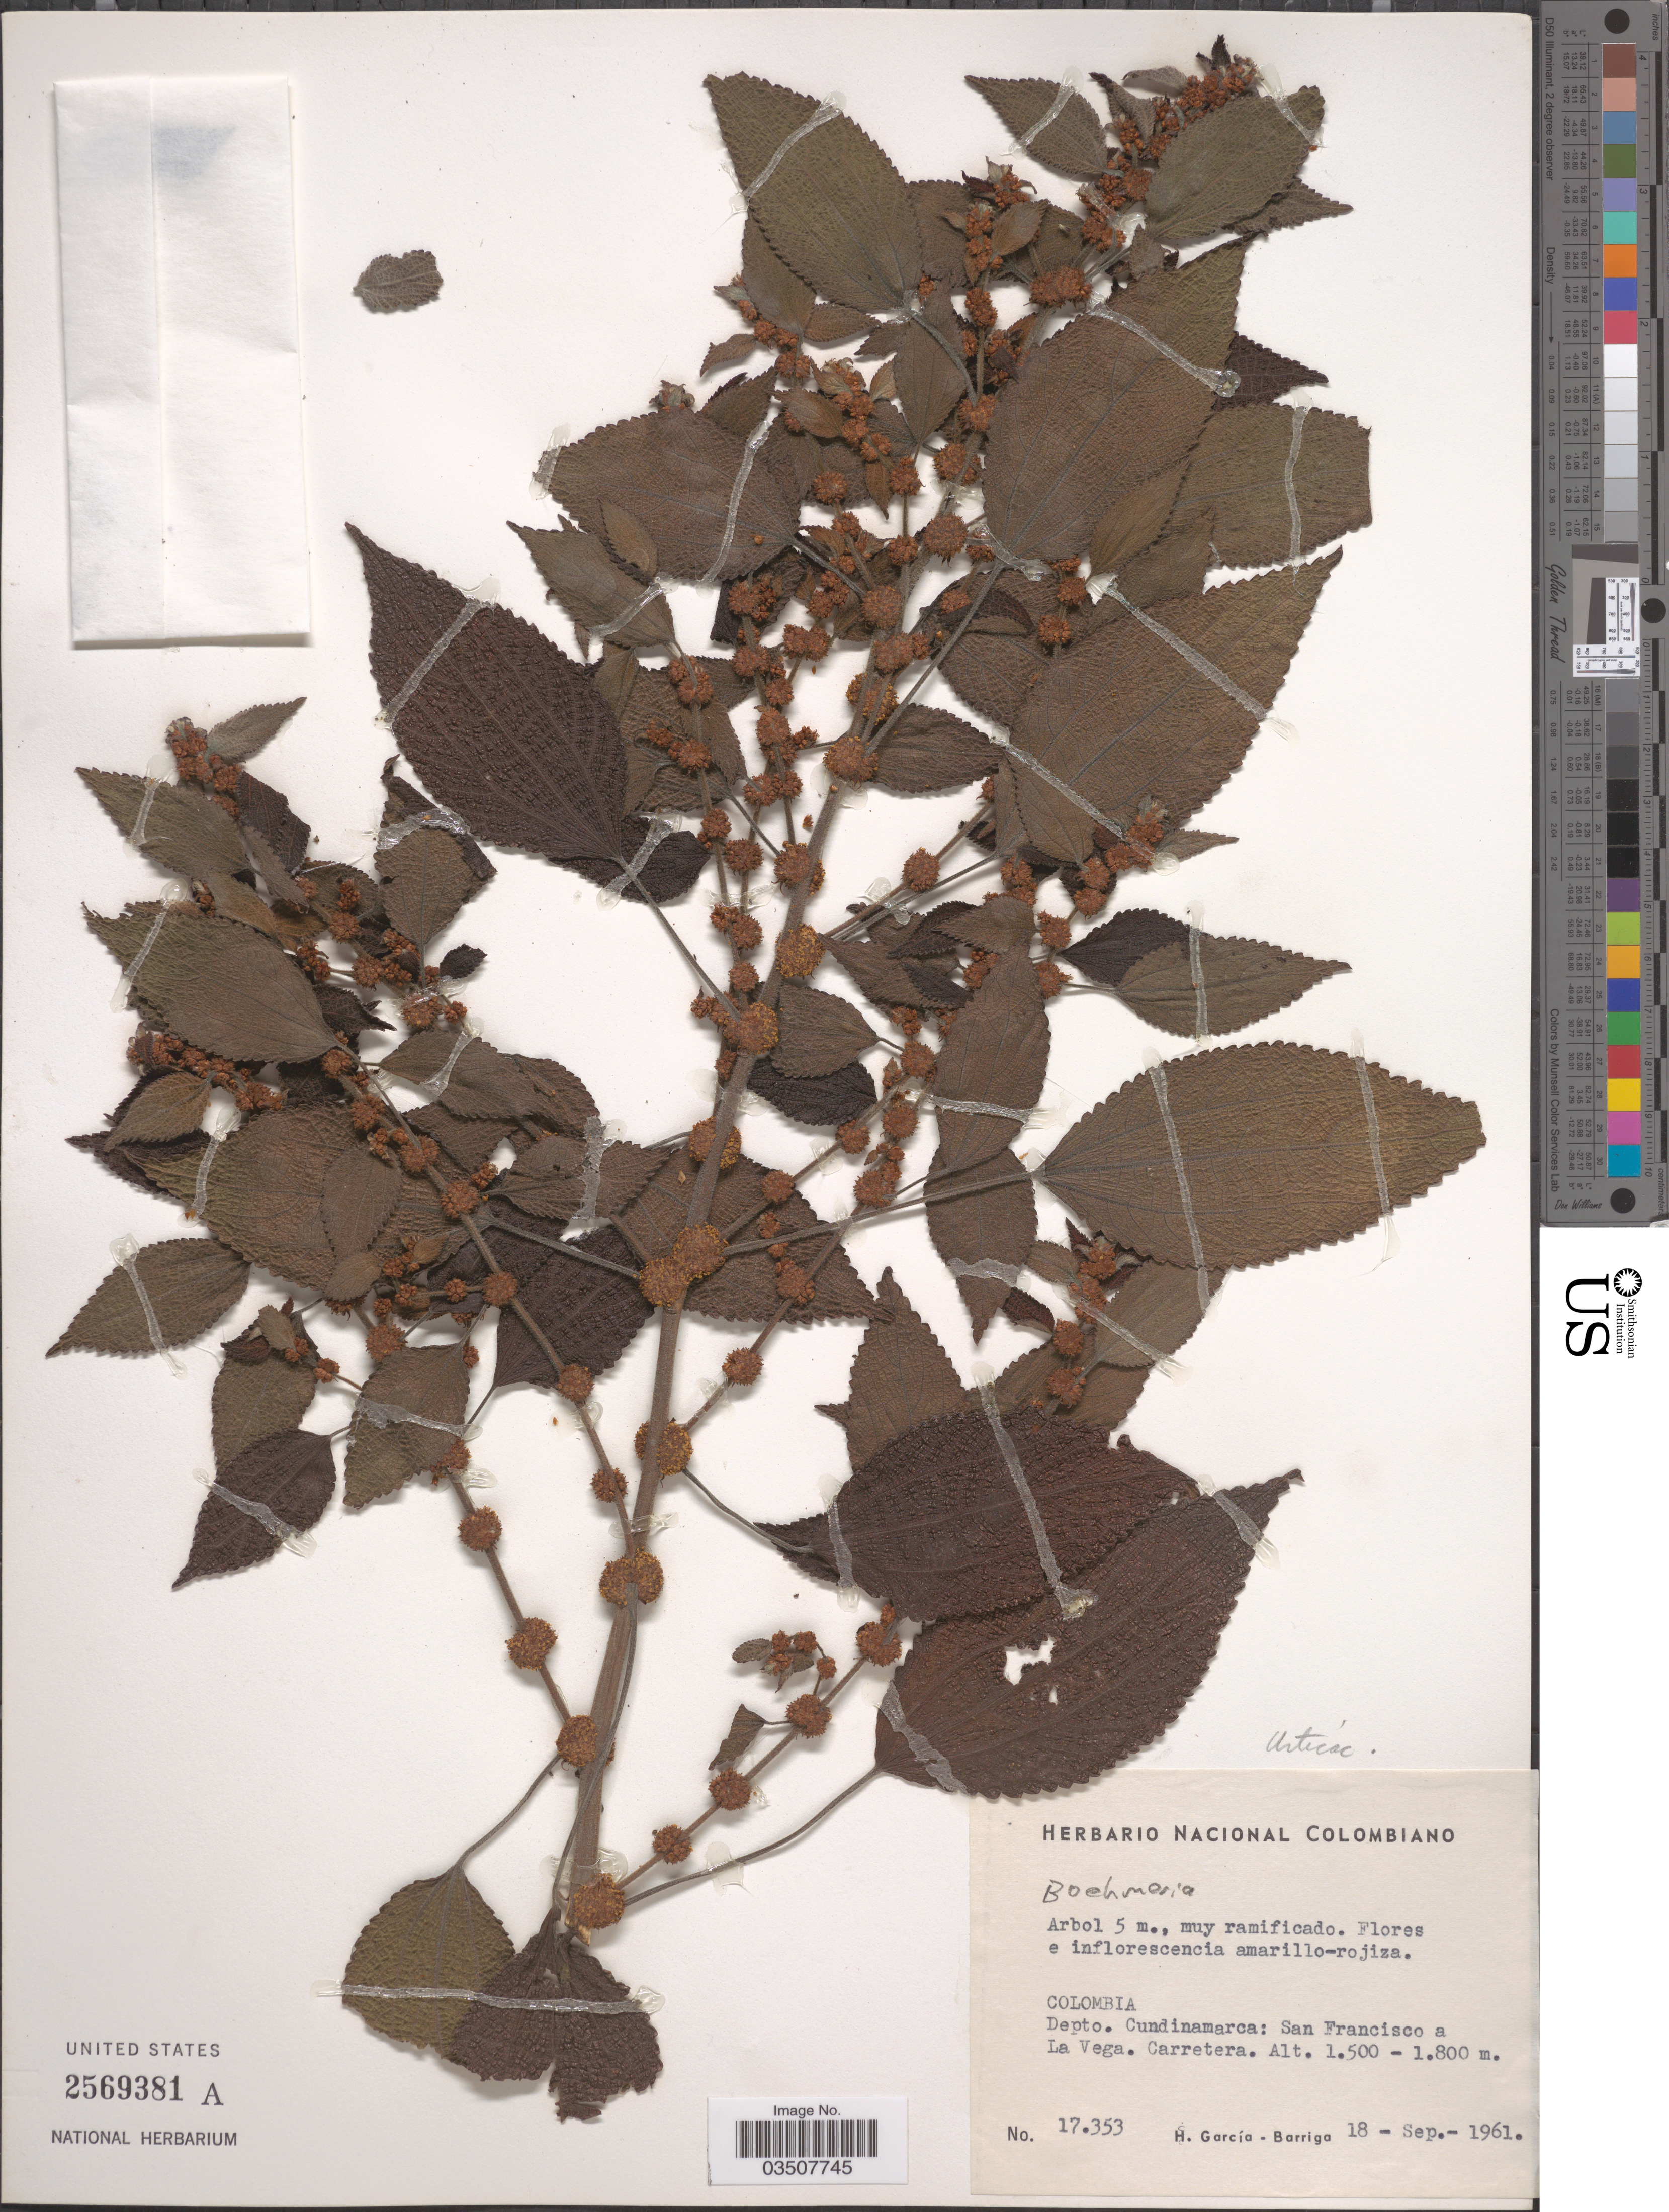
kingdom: Plantae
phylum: Tracheophyta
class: Magnoliopsida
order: Rosales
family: Urticaceae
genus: Boehmeria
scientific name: Boehmeria sp.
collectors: H. García Barriga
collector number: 17353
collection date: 1961-09-18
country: Colombia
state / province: Cundinamarca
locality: Depto. Cundinamarca: San Francisco a La Vega. Carretera.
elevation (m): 1500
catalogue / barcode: US 2569381A